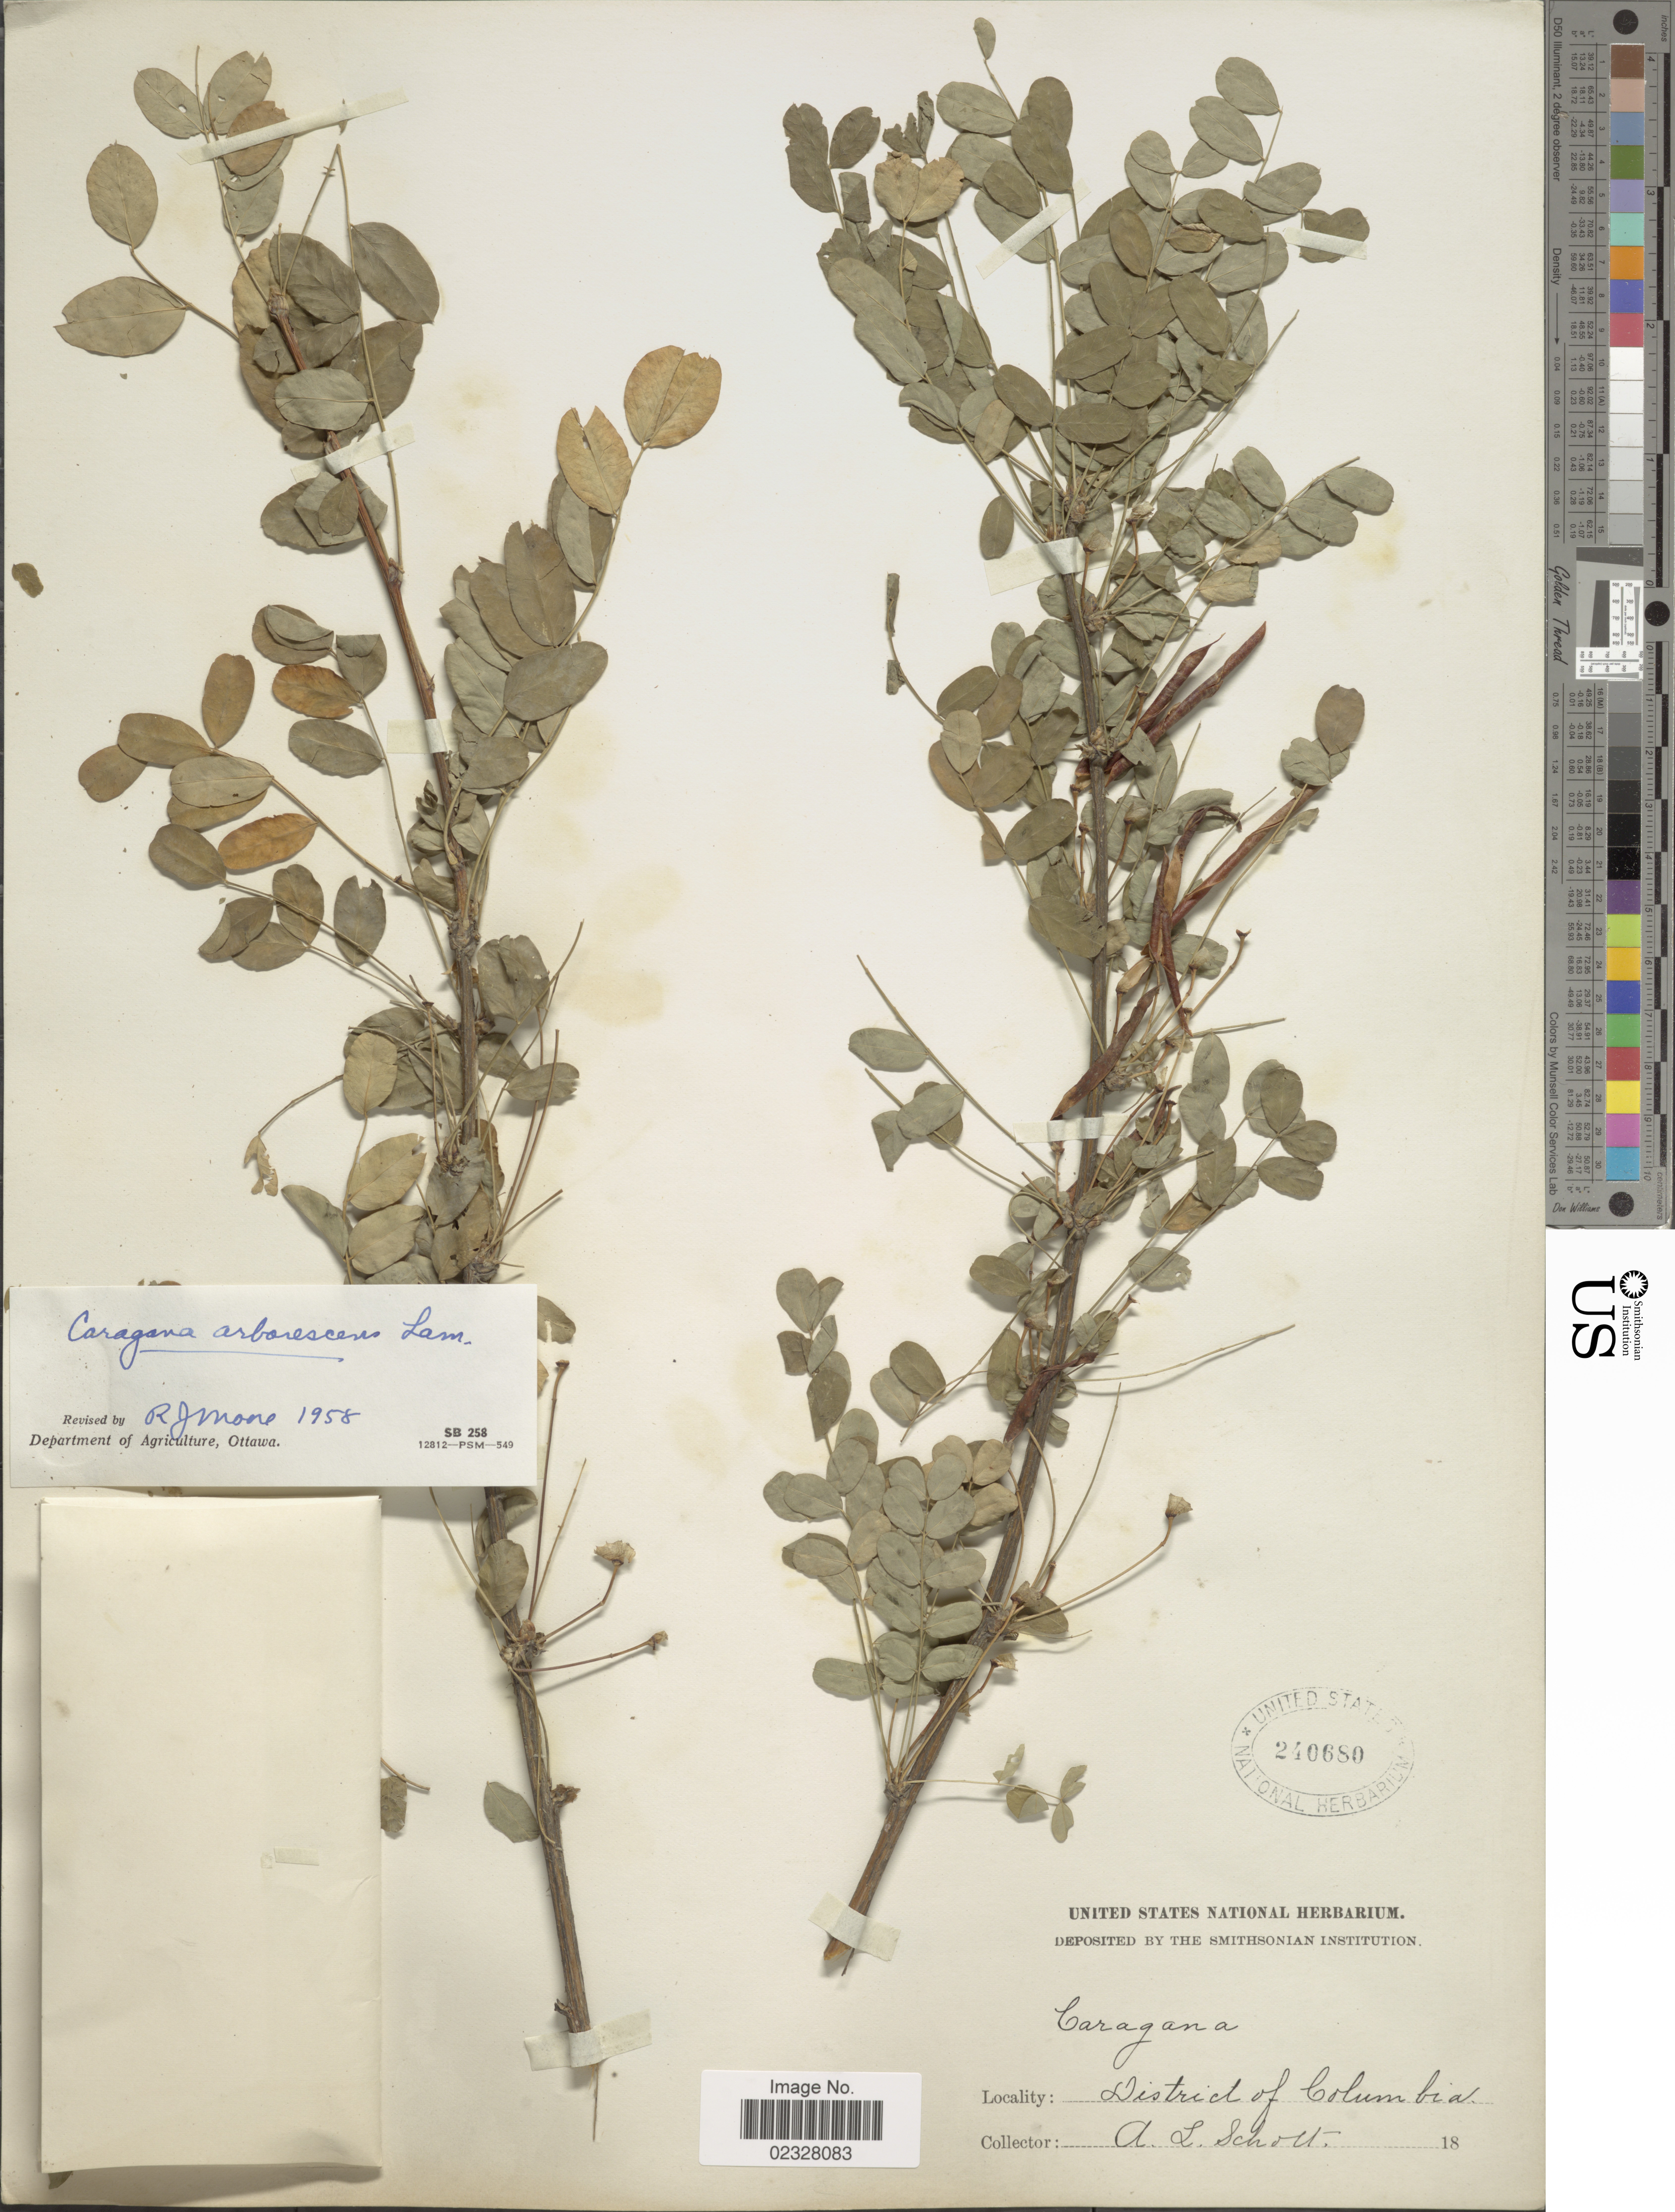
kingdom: Plantae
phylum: Tracheophyta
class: Magnoliopsida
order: Fabales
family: Fabaceae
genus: Caragana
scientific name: Caragana arborescens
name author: Lam.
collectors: A. L. Schott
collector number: s,n,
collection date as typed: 18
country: United States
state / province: District of Columbia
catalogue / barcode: US 240680